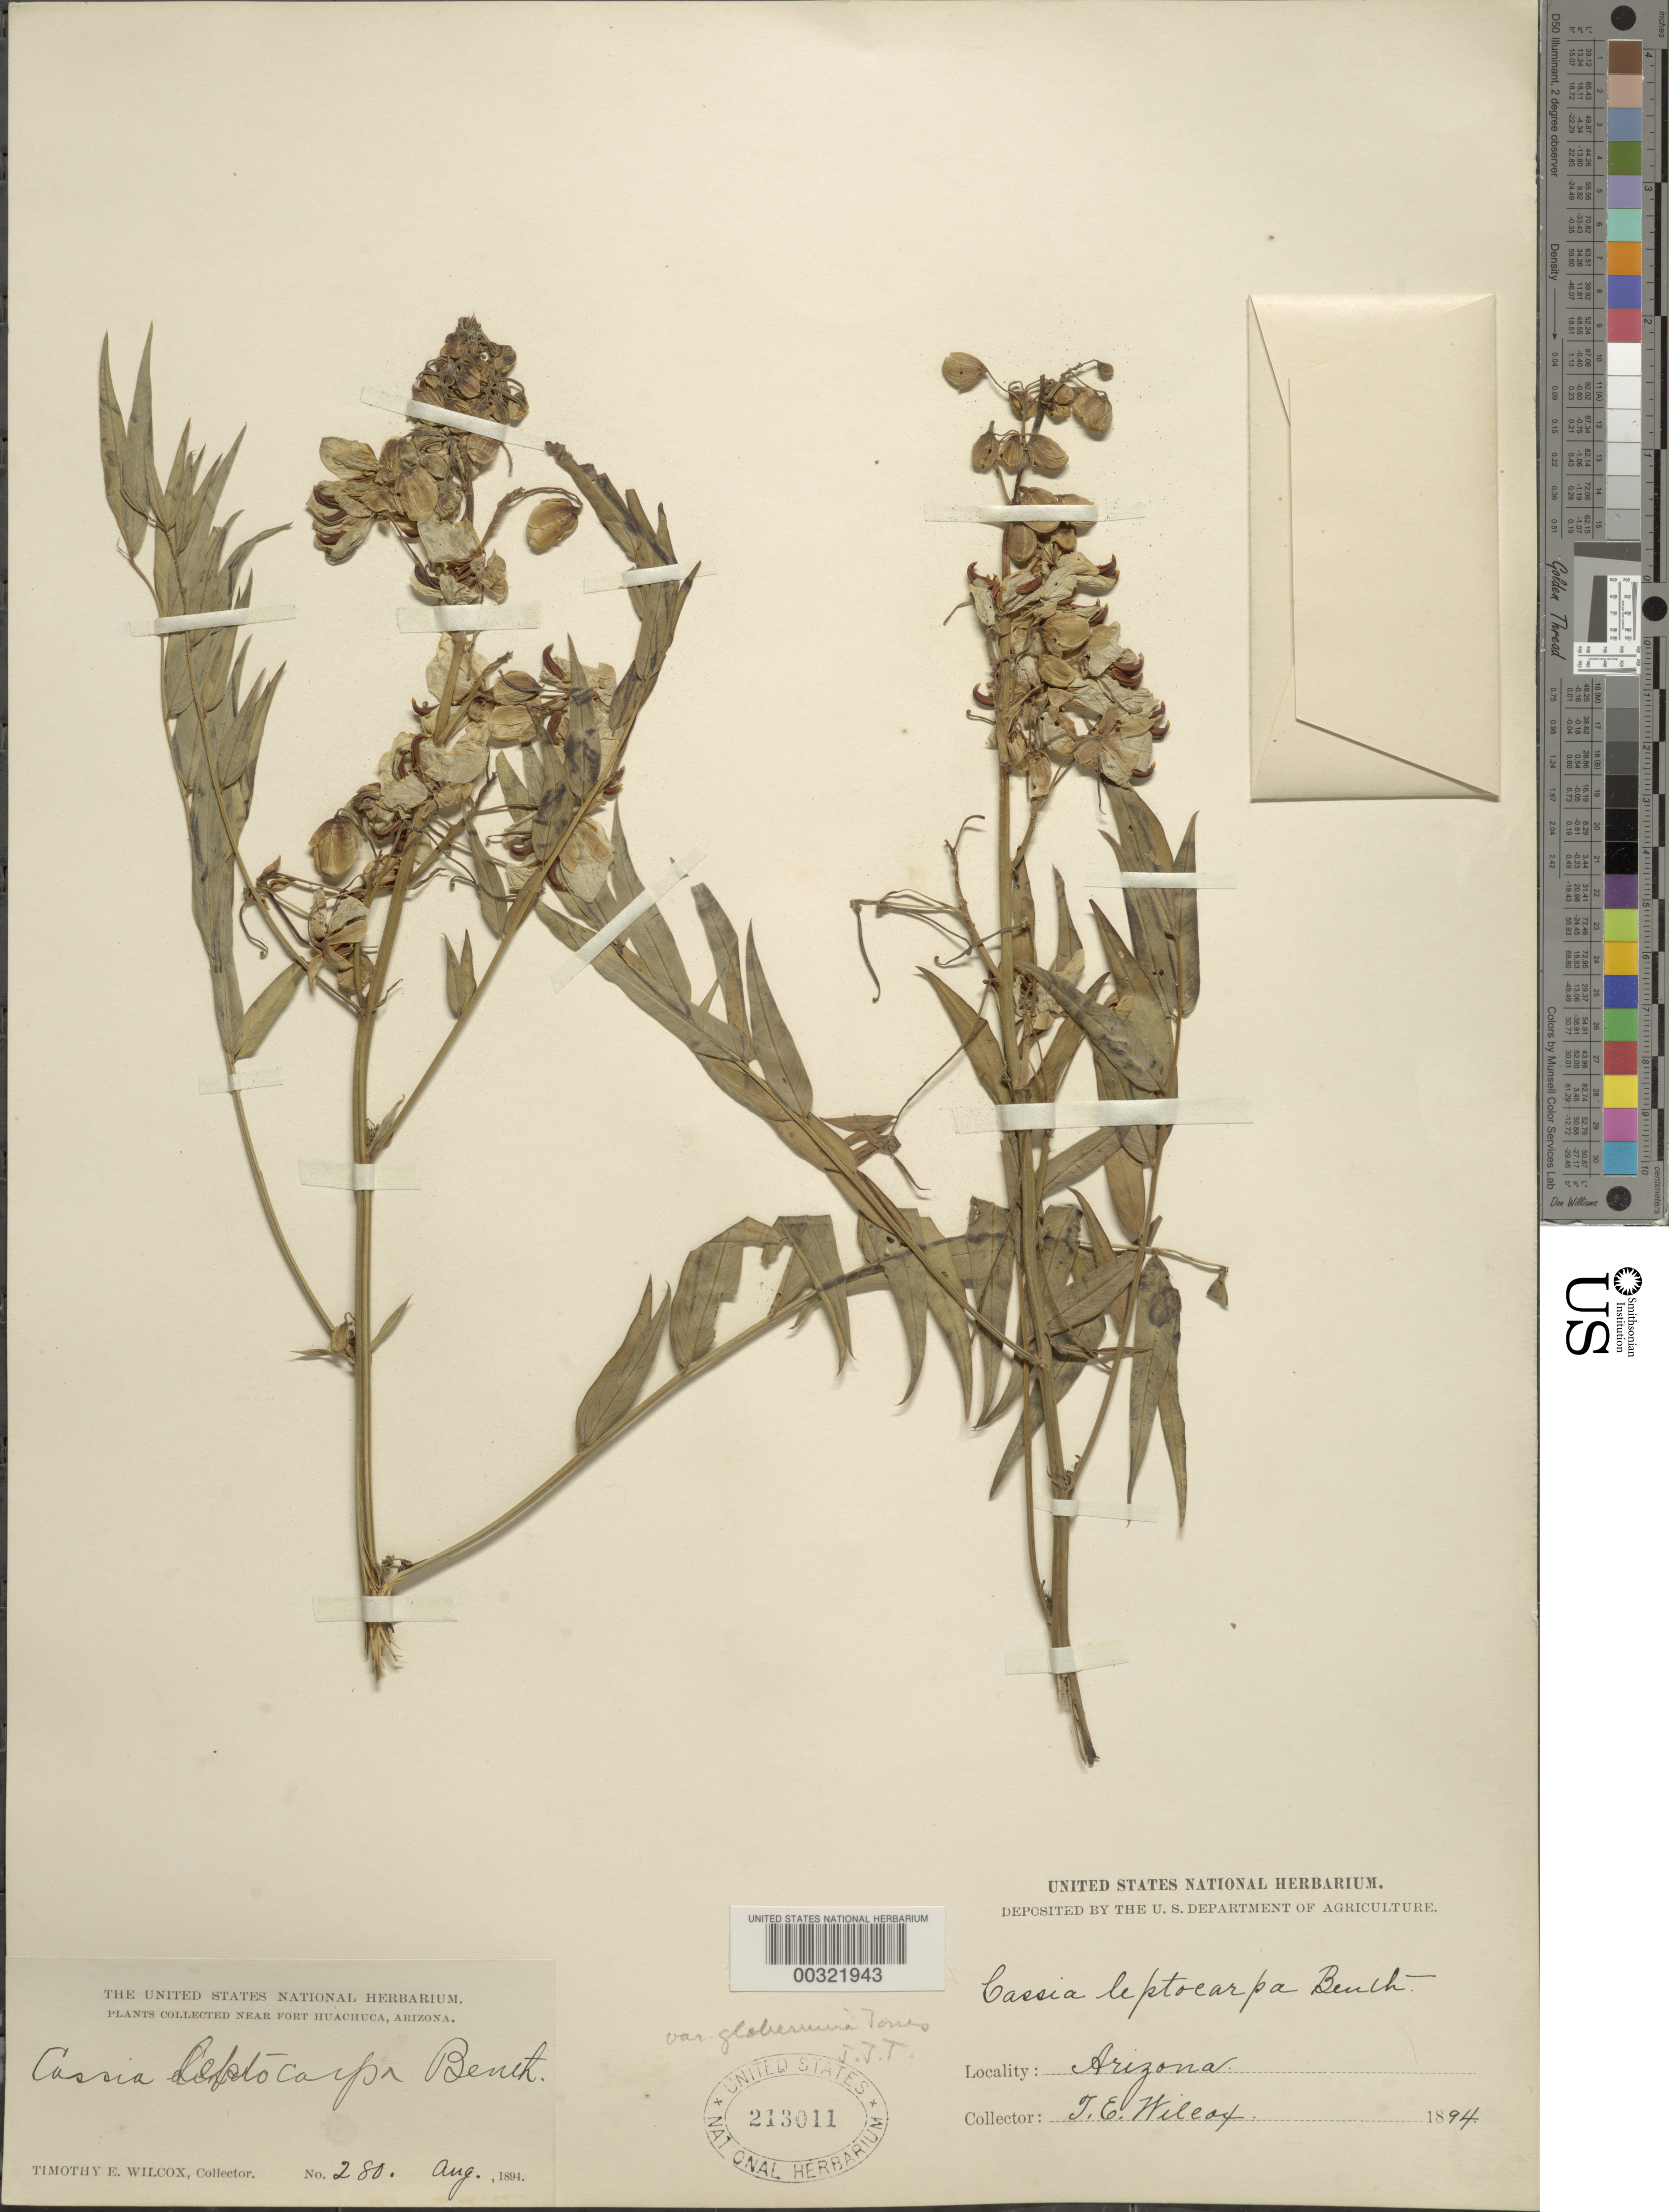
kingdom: Plantae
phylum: Tracheophyta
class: Magnoliopsida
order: Fabales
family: Fabaceae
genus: Senna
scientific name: Senna hirsuta var. glaberrima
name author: (M.E. Jones) H.S. Irwin & Barneby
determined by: Strong, Mark T., (BOT), Smithsonian Institution - National Museum of Natural History (UNITED STATES)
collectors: T. E. Wilcox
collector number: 280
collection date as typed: Aug 1894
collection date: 1894-08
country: United States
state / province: Arizona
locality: Near fort huachucha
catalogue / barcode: US 213011